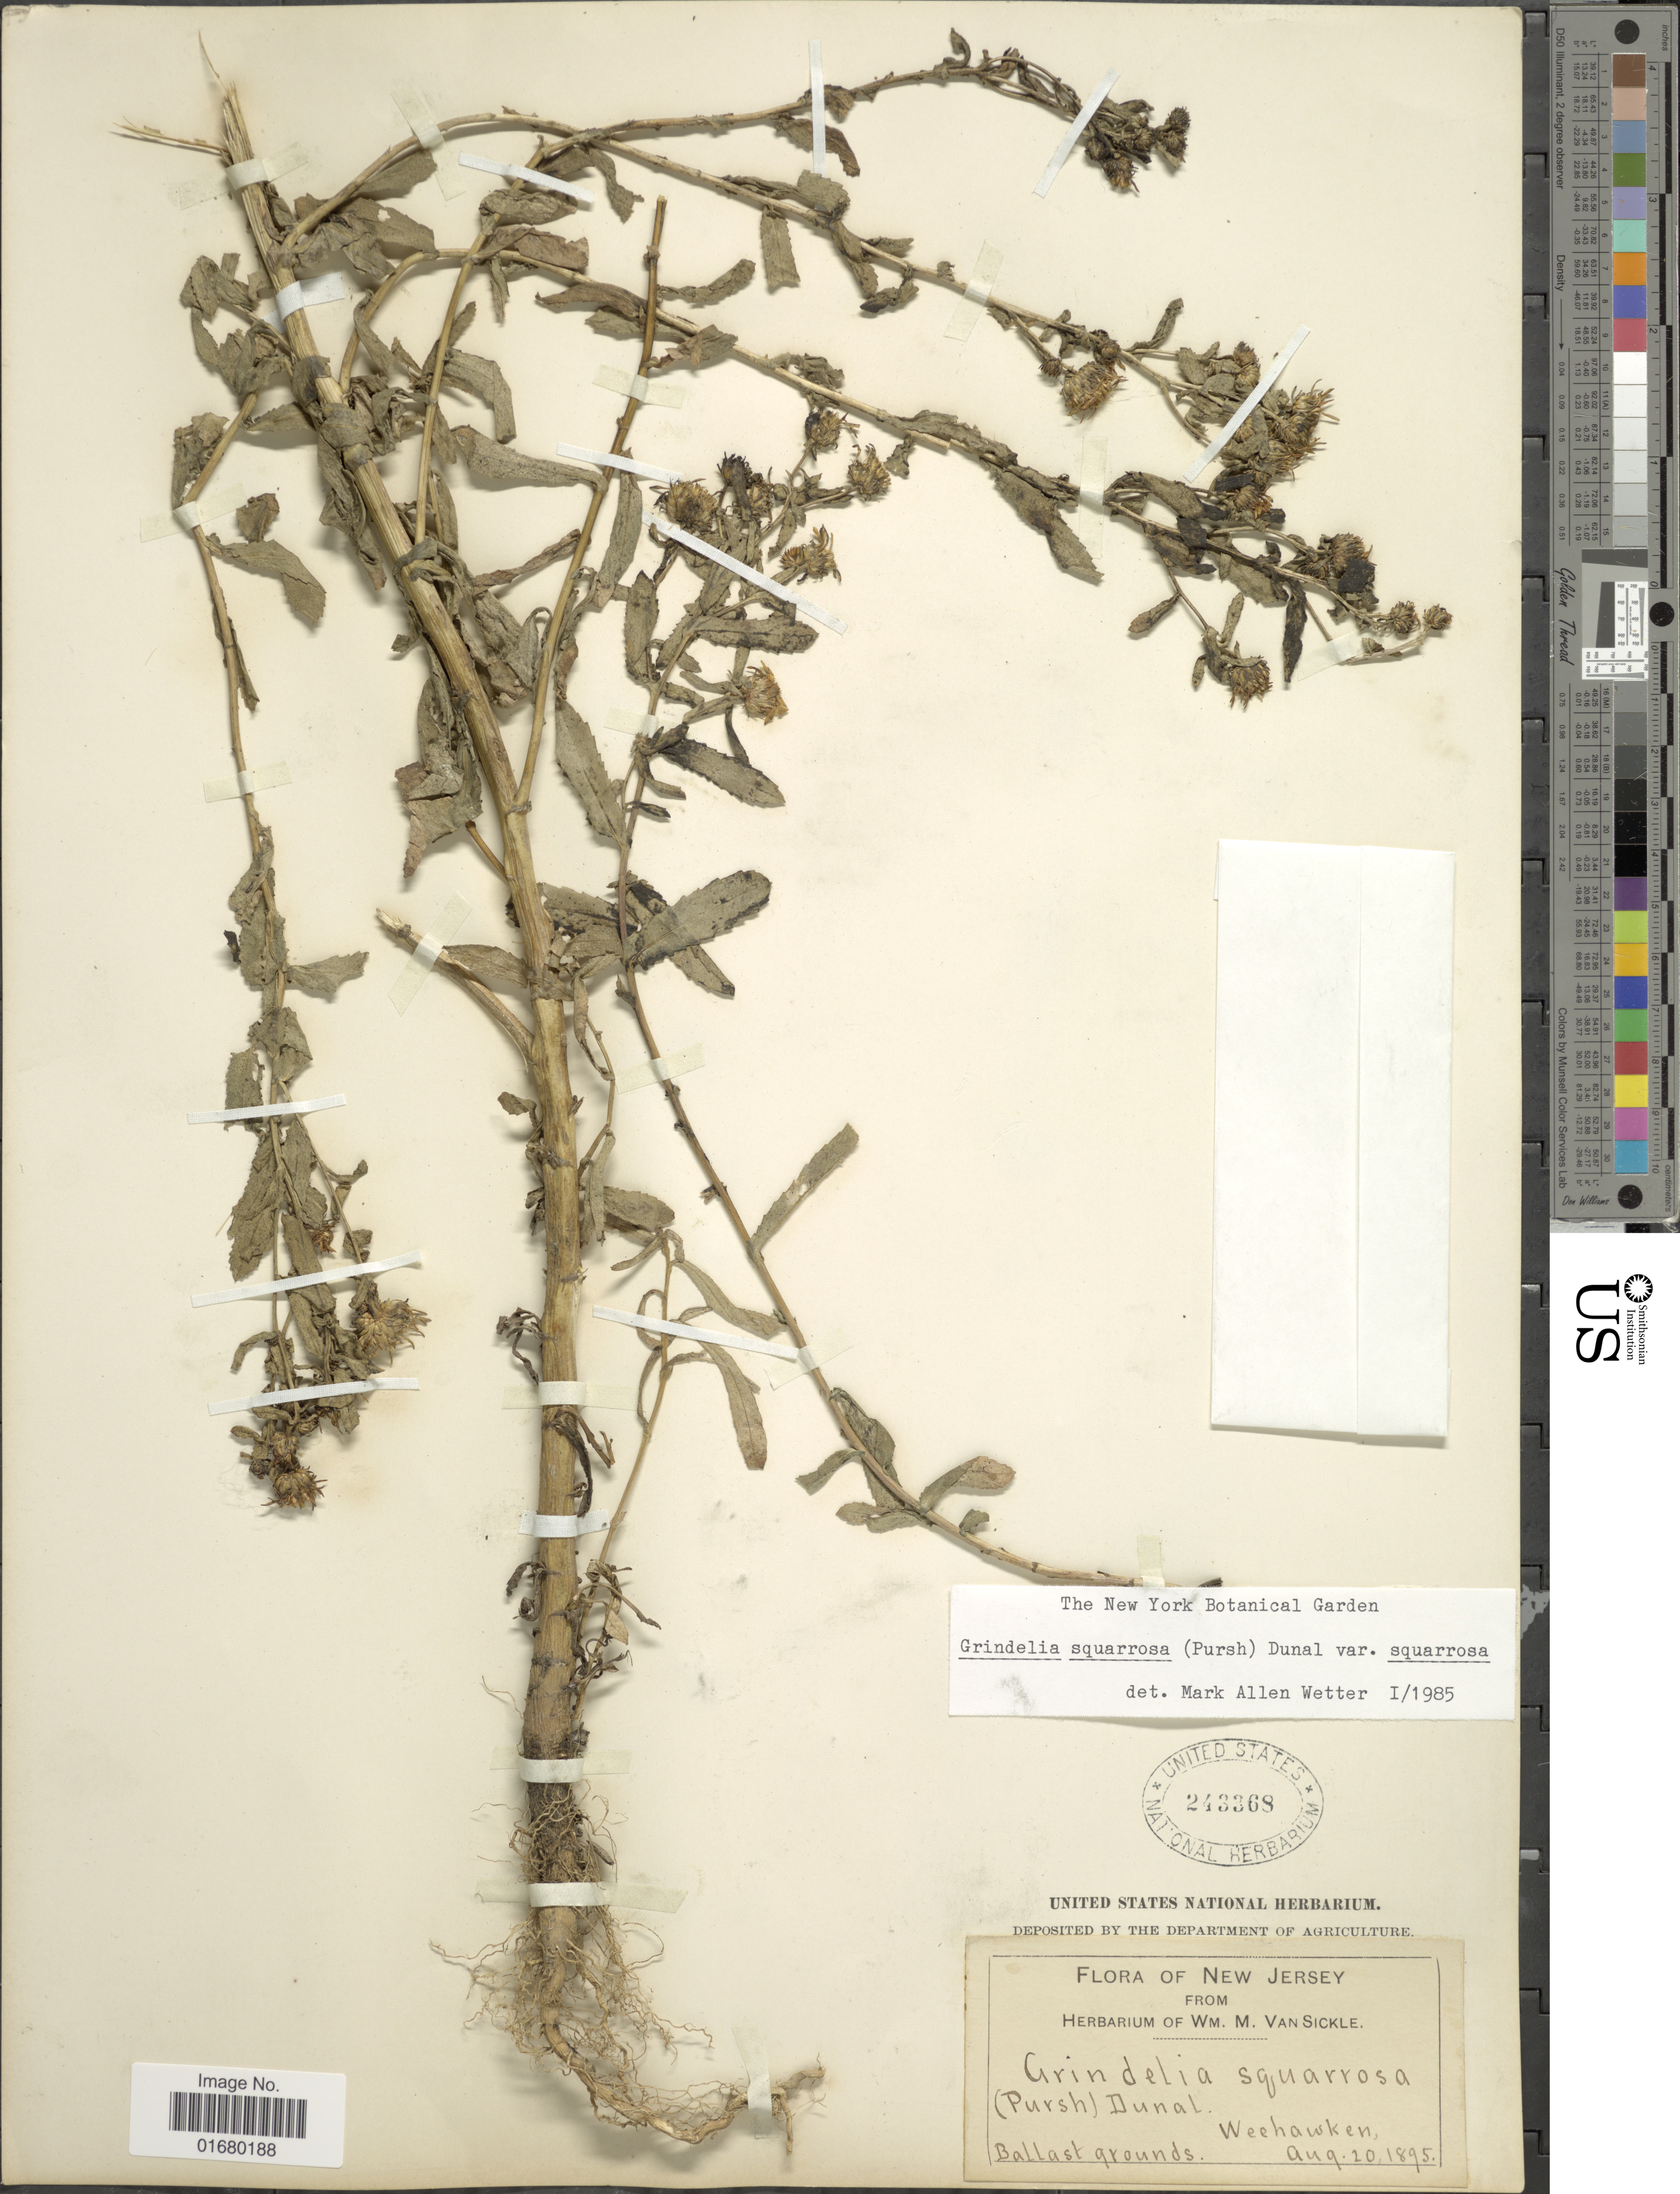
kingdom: Plantae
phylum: Tracheophyta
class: Magnoliopsida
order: Asterales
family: Asteraceae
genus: Grindelia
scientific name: Grindelia squarrosa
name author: (Pursh) Dunal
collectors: ex herb. Wm. M. Van Sickle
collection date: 1895-08-20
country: United States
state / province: New Jersey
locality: Weehawken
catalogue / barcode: US 243368